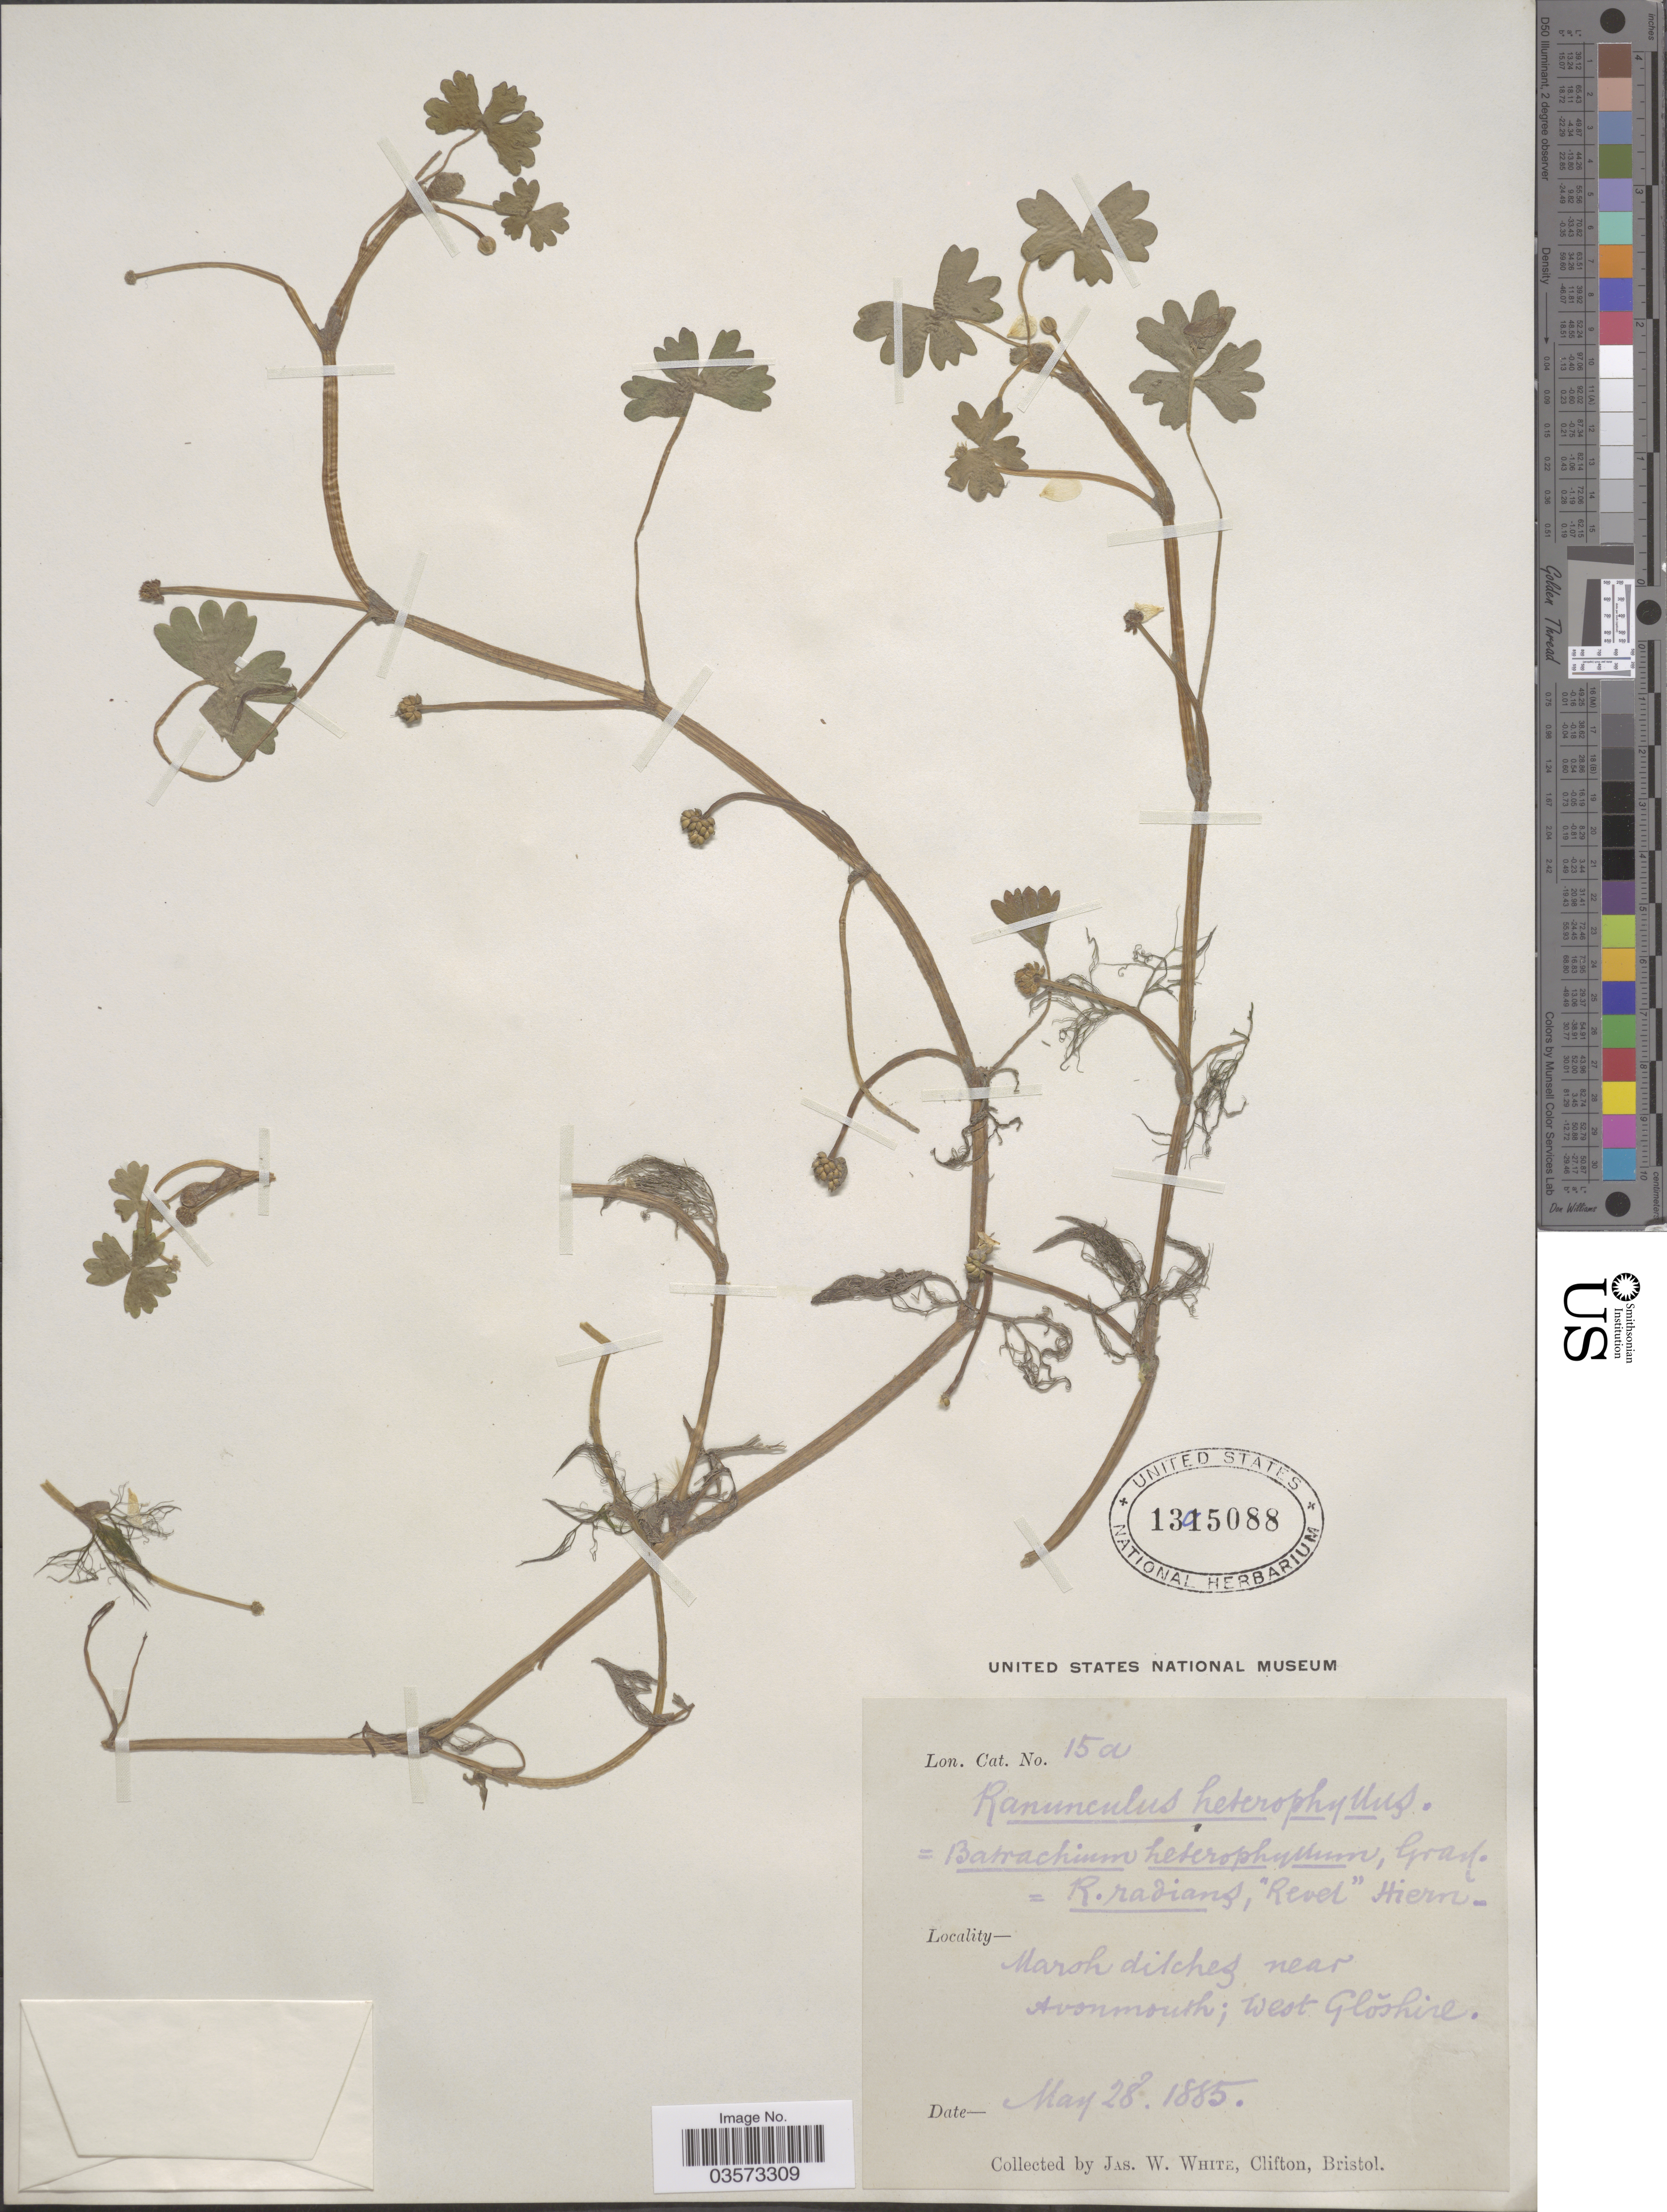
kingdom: Plantae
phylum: Tracheophyta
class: Magnoliopsida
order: Ranunculales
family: Ranunculaceae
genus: Ranunculus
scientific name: Ranunculus aquatilis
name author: L.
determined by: Strong, Mark T., (BOT), Smithsonian Institution - National Museum of Natural History (UNITED STATES)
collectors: J. W. White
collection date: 1885-05-28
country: United Kingdom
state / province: England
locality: Marsh ditches near Avonsmouth; West Glöshire.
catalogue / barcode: US 1395088